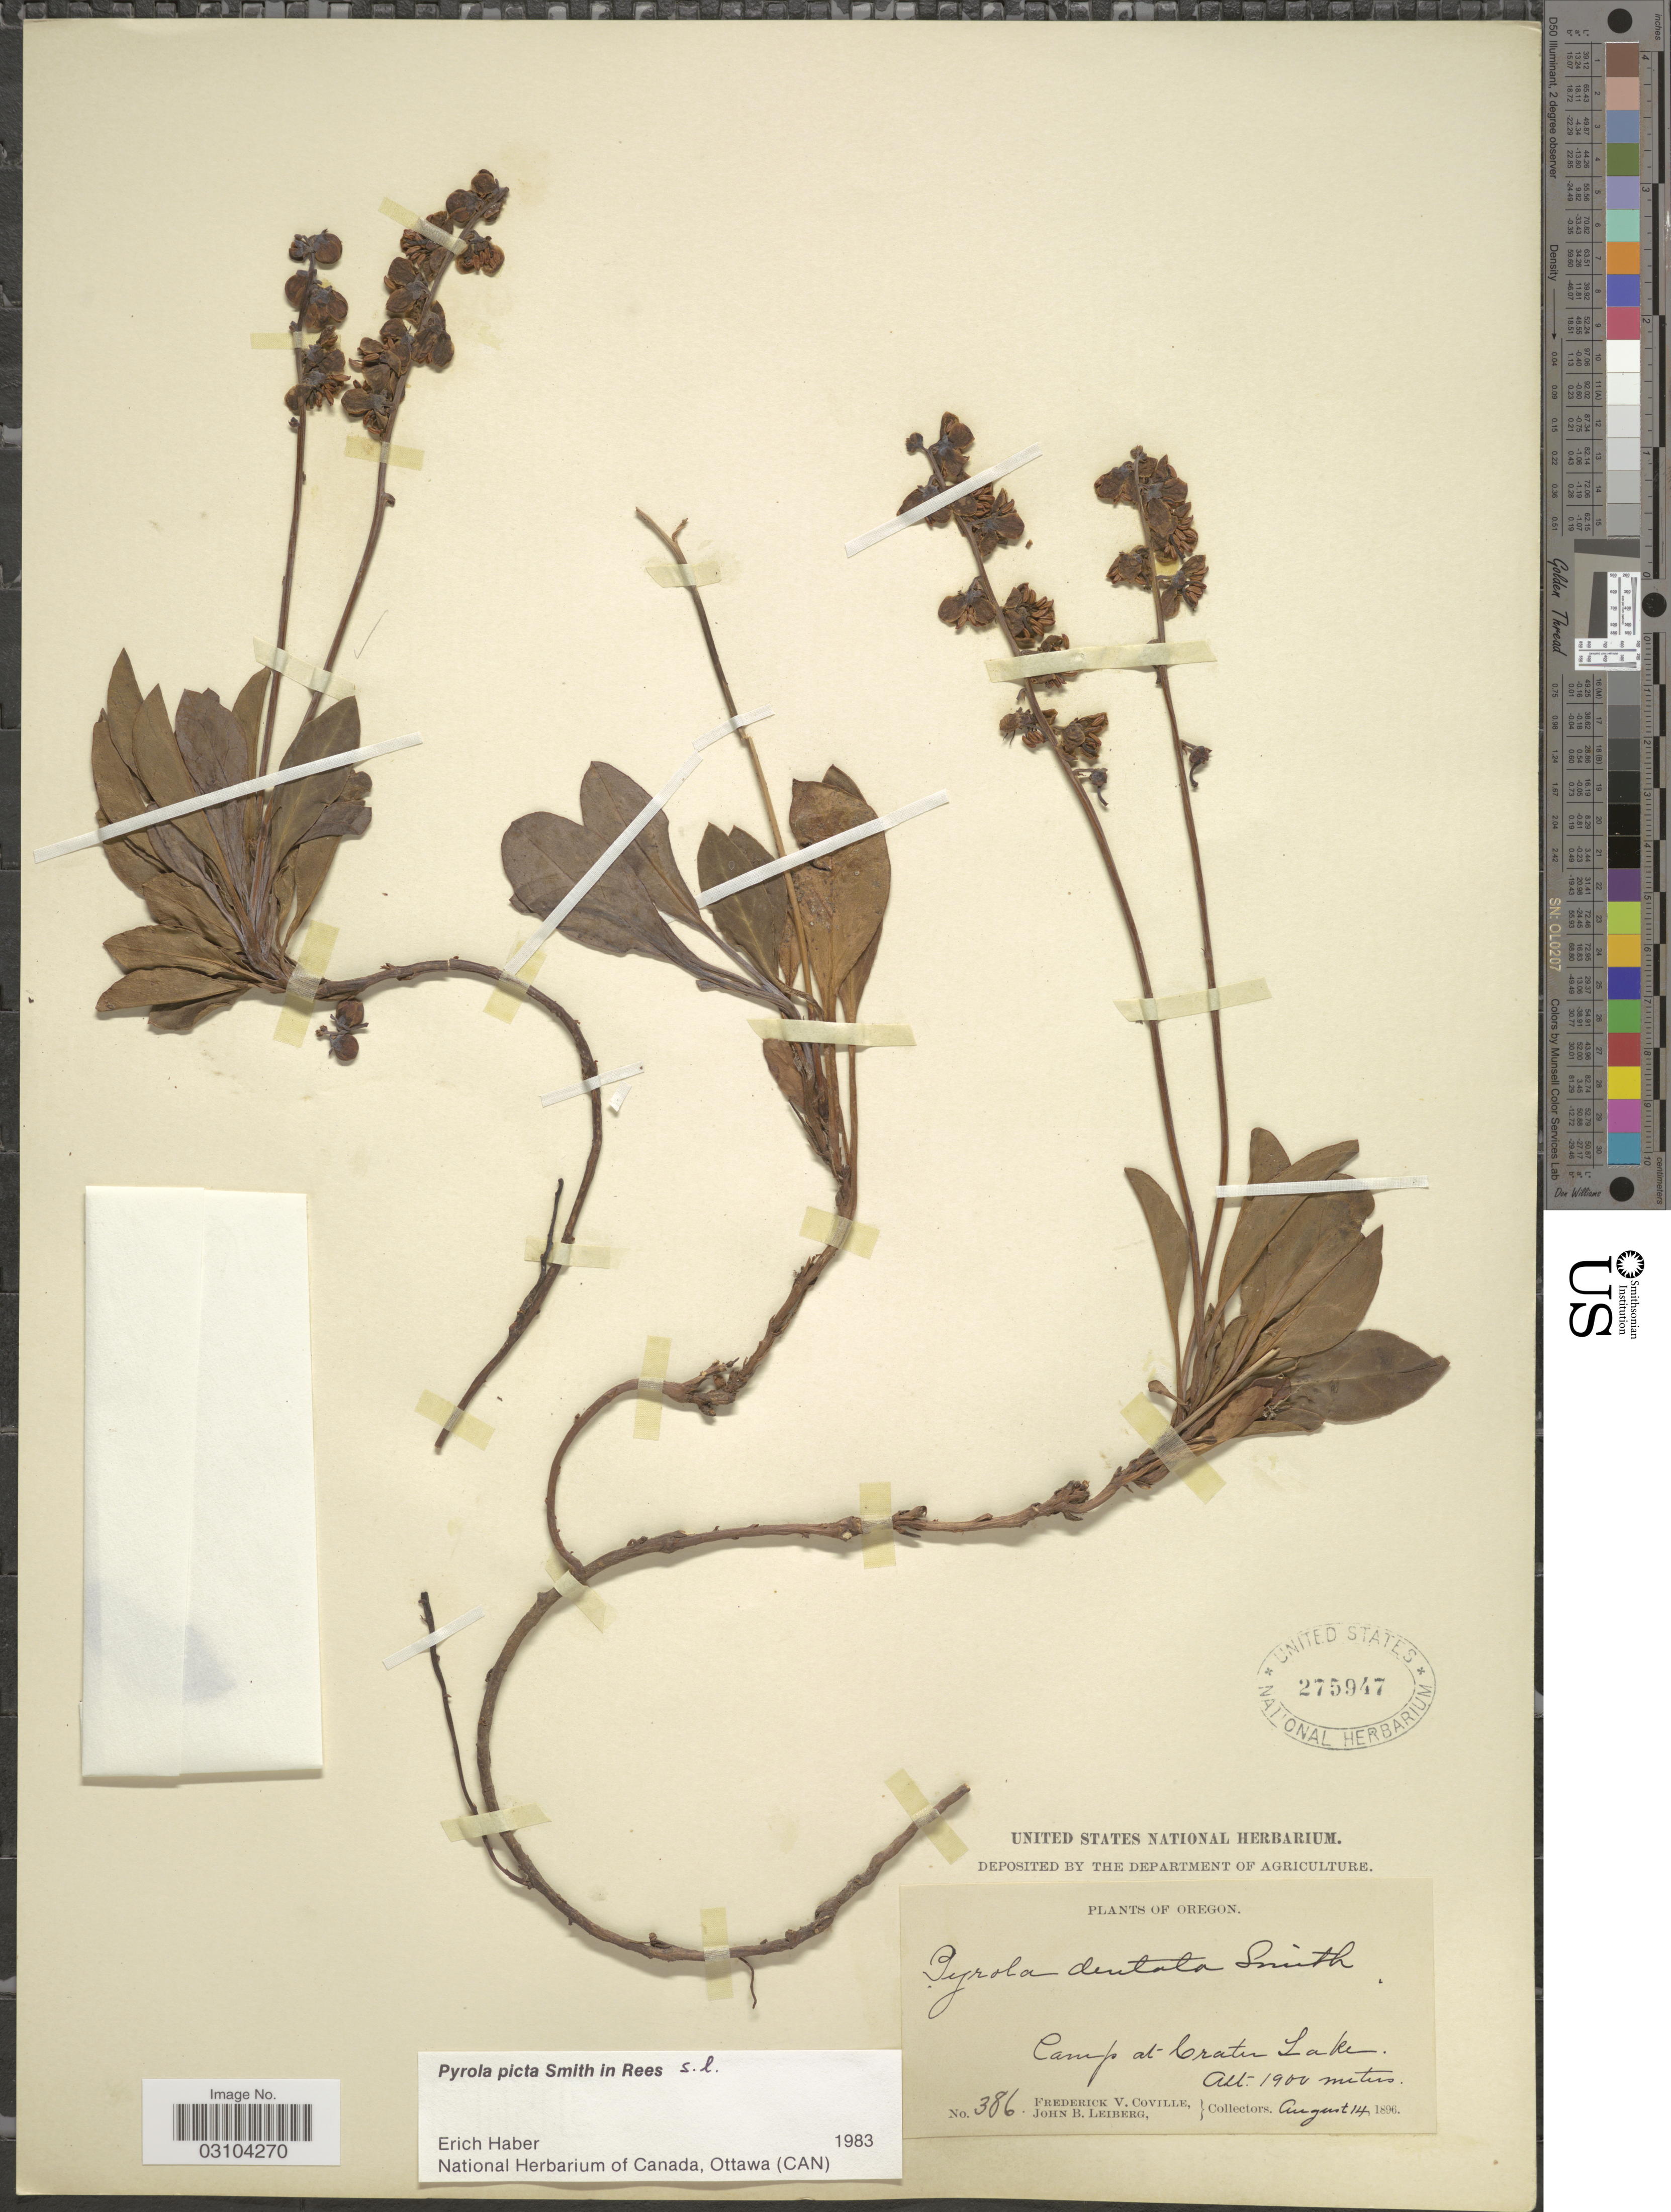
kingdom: Plantae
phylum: Tracheophyta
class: Magnoliopsida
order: Ericales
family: Ericaceae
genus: Pyrola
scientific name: Pyrola picta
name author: Sm. in Rees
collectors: F. V. Coville & J. B. Leiberg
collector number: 386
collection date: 1896-08-14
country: United States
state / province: Oregon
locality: Camp at Crater Lake.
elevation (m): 1900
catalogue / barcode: US 275947